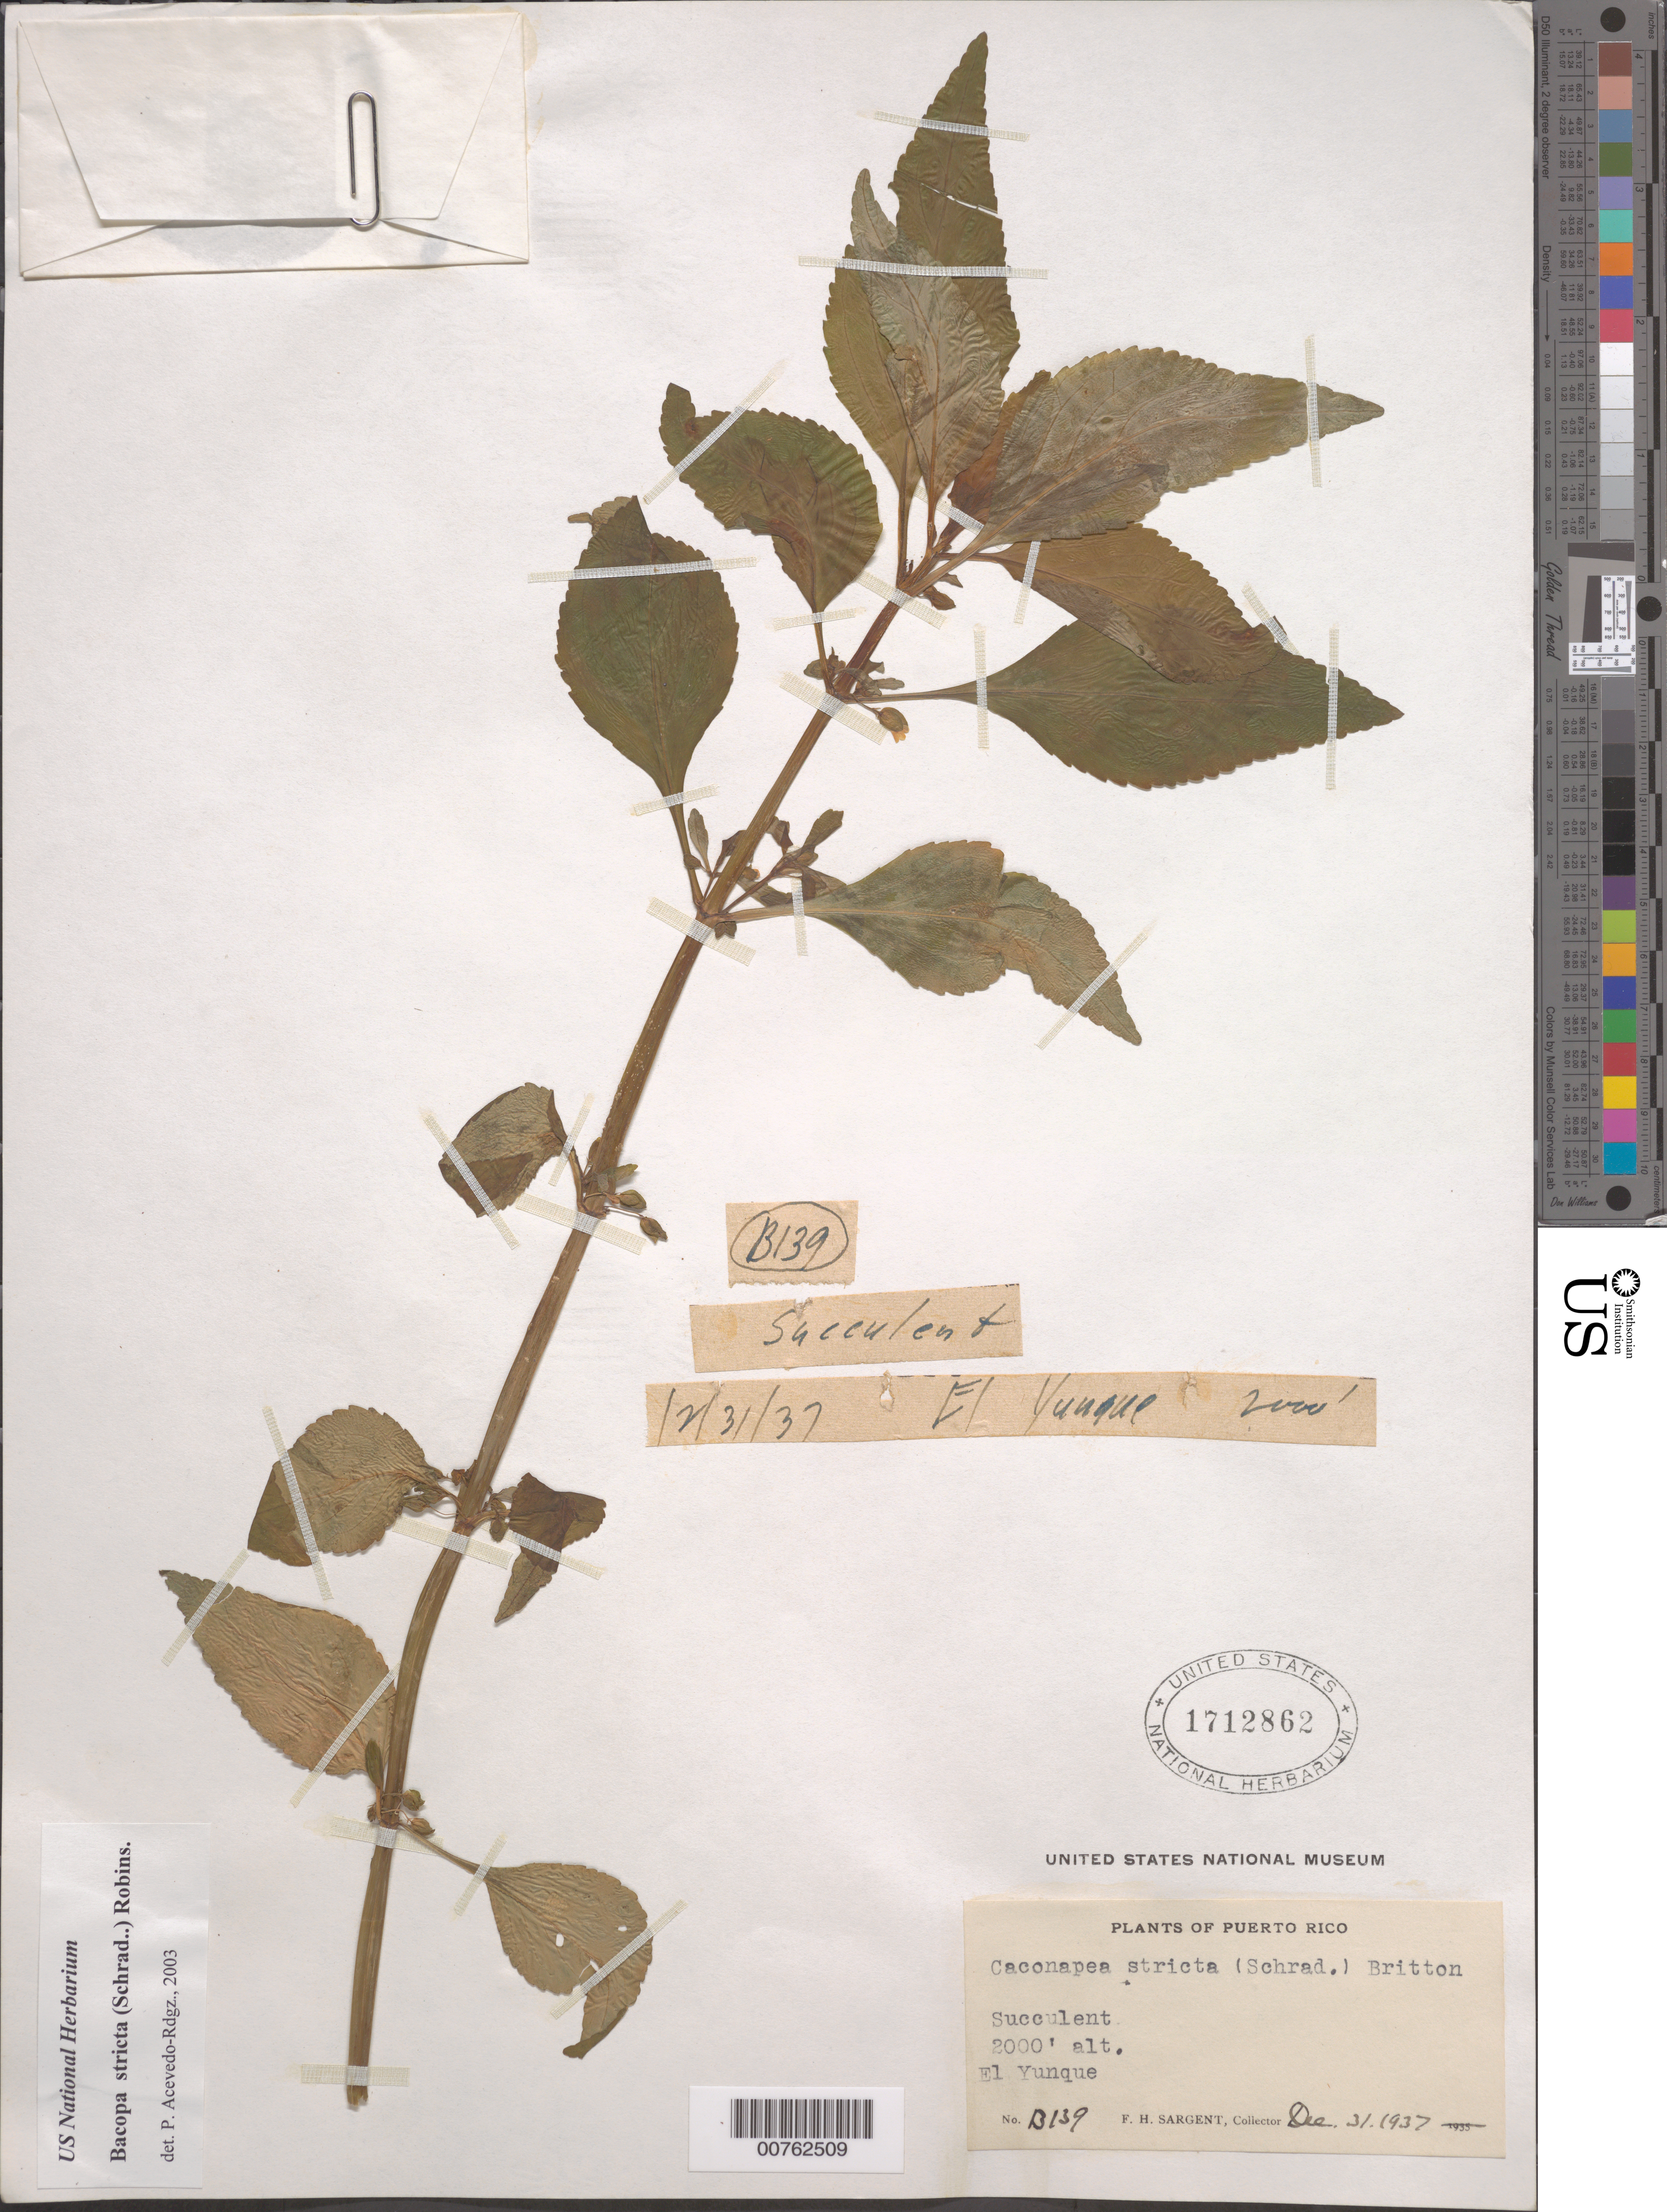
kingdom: Plantae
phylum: Tracheophyta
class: Magnoliopsida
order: Lamiales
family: Plantaginaceae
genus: Bacopa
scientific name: Bacopa stricta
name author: (Schrad.) B.L. Rob.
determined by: Acevedo-Rodríguez, P., (BOT), Smithsonian Institution - National Museum of Natural History (UNITED STATES)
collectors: F. H. Sargent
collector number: B139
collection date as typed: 31 Dec 1937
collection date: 1937-12-31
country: Puerto Rico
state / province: Río Grande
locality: El Yunque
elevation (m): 610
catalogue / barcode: US 1712862